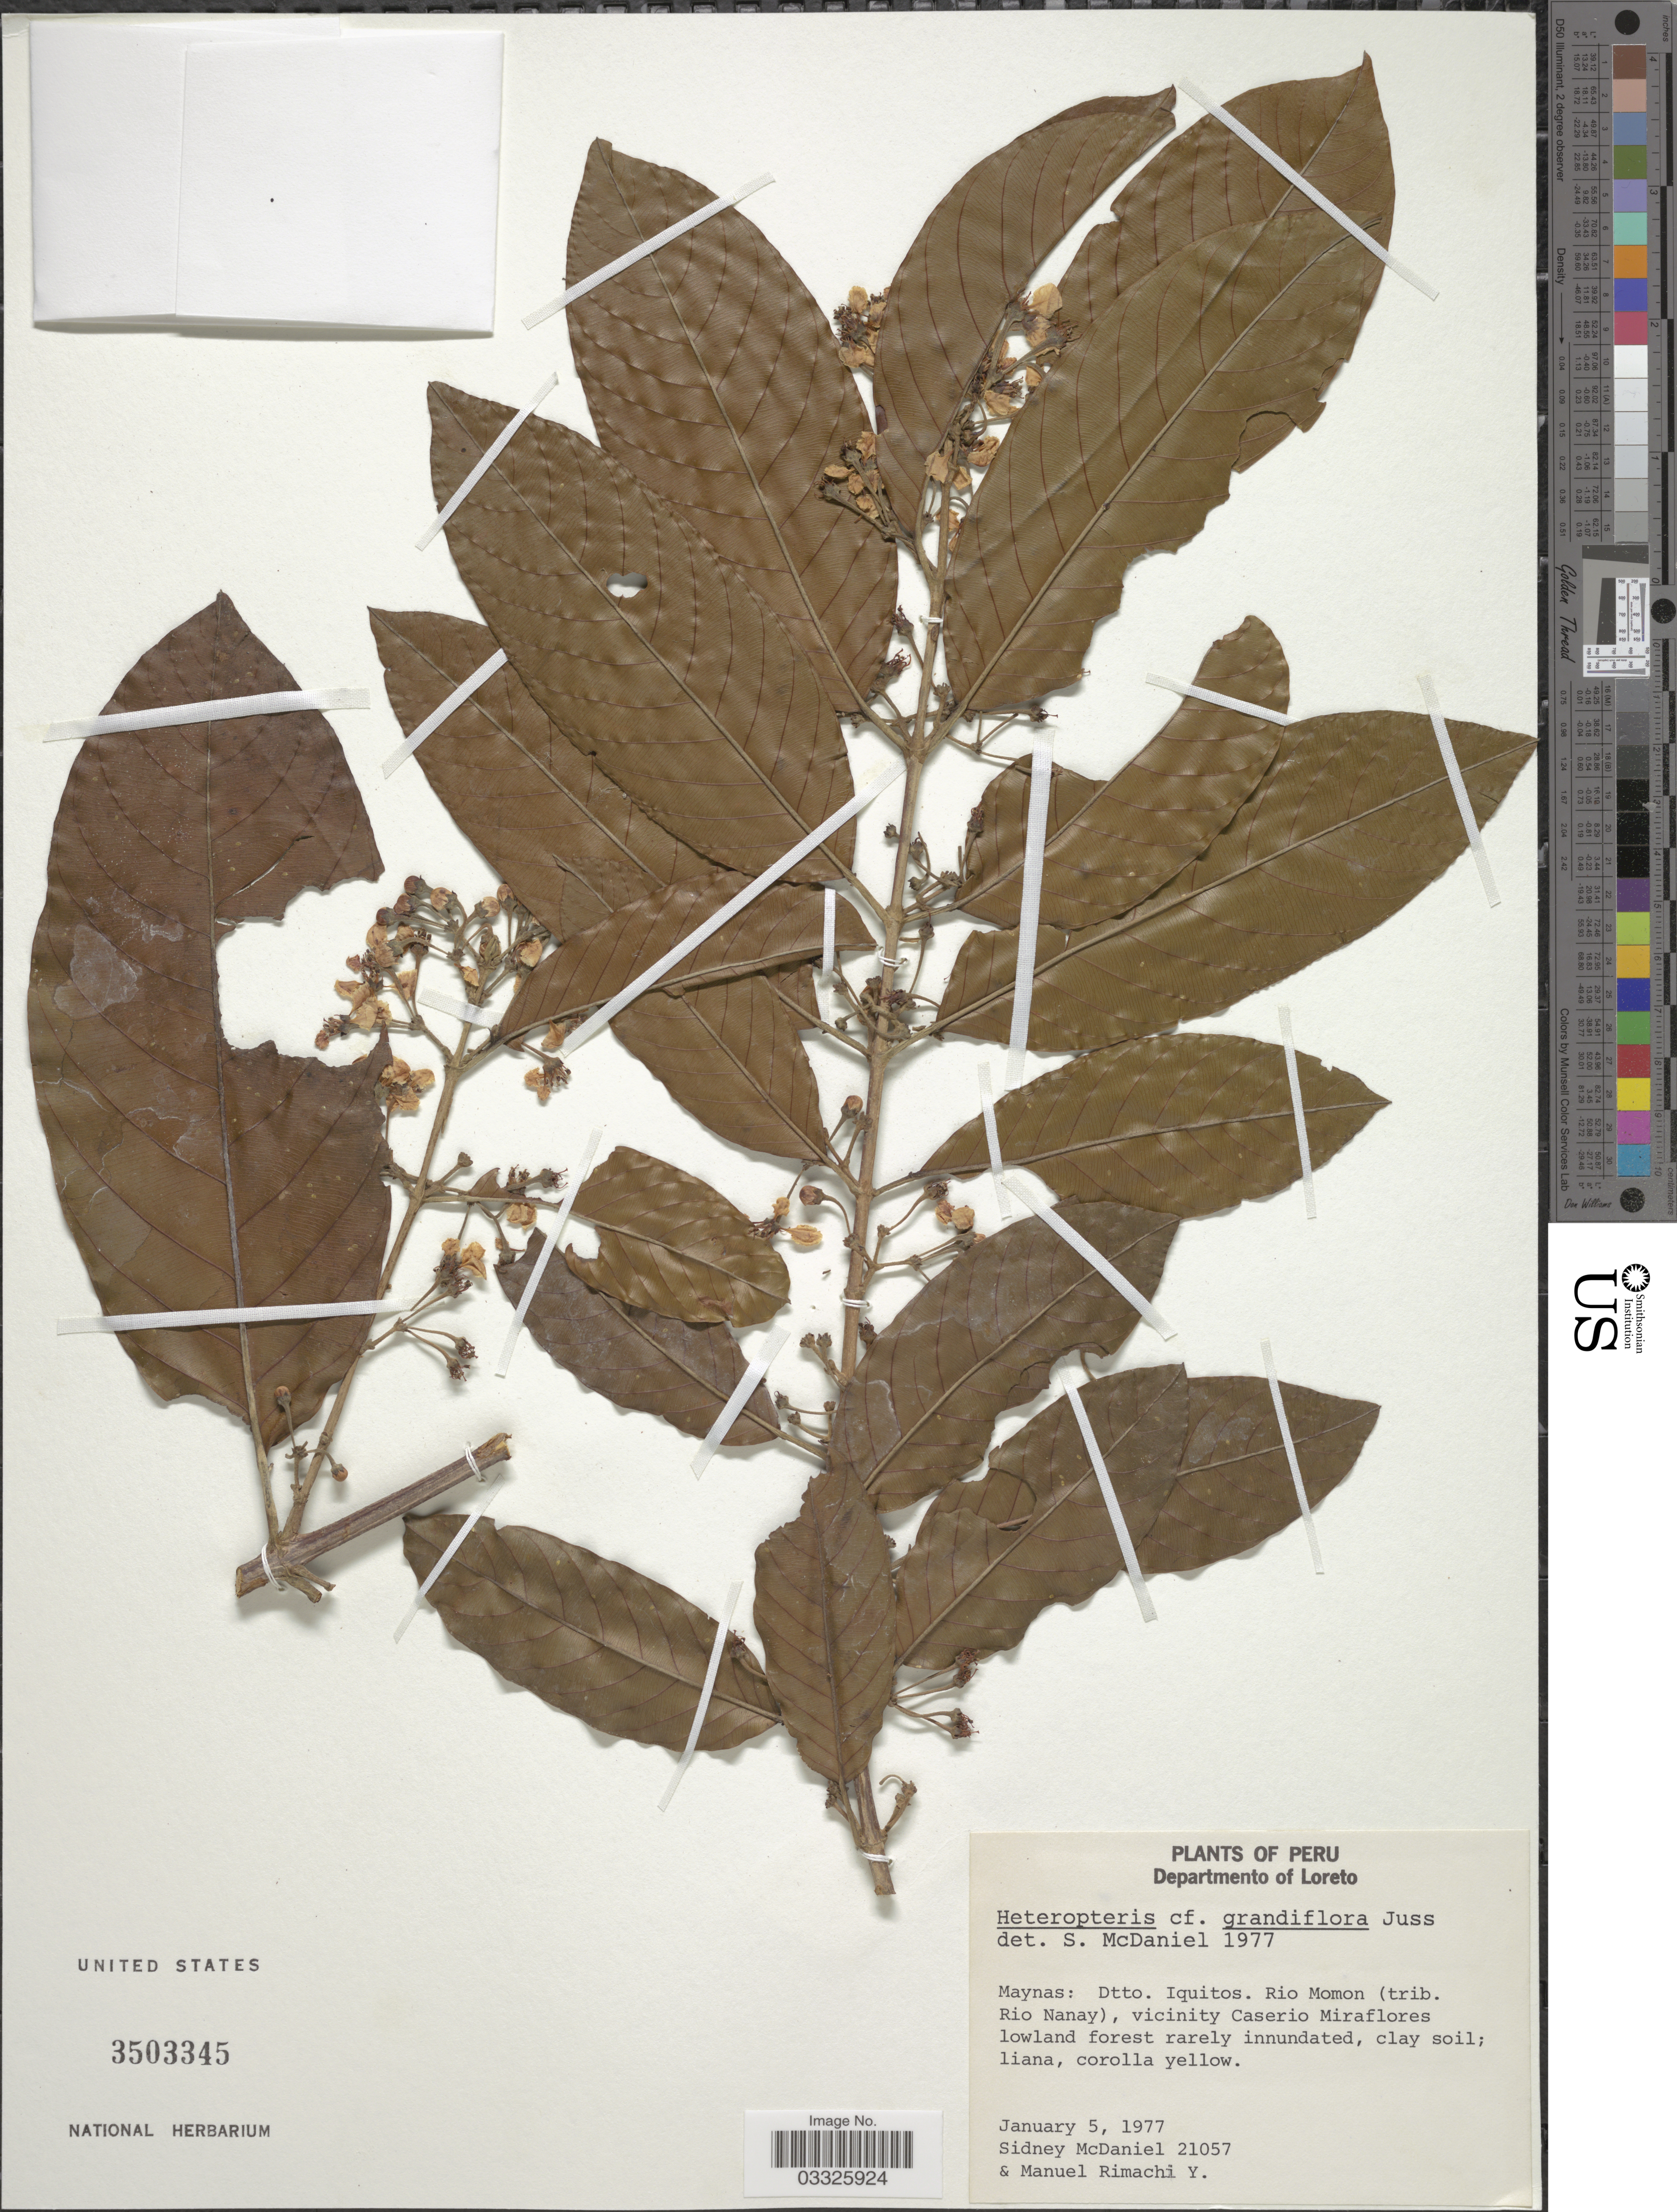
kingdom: Plantae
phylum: Tracheophyta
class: Magnoliopsida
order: Malpighiales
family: Malpighiaceae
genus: Heteropterys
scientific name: Heteropterys grandiflora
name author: A. Juss.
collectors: S. McDaniel & M. Rimachi Y.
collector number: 2107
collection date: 1977-01-05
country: Peru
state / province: Loreto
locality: Departmento of Loreto. Maynas: Dtto. Iquitos. Rio Momon (trib. Rio Nanay), vicinity Caserio Miraflores.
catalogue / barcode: US 3503345